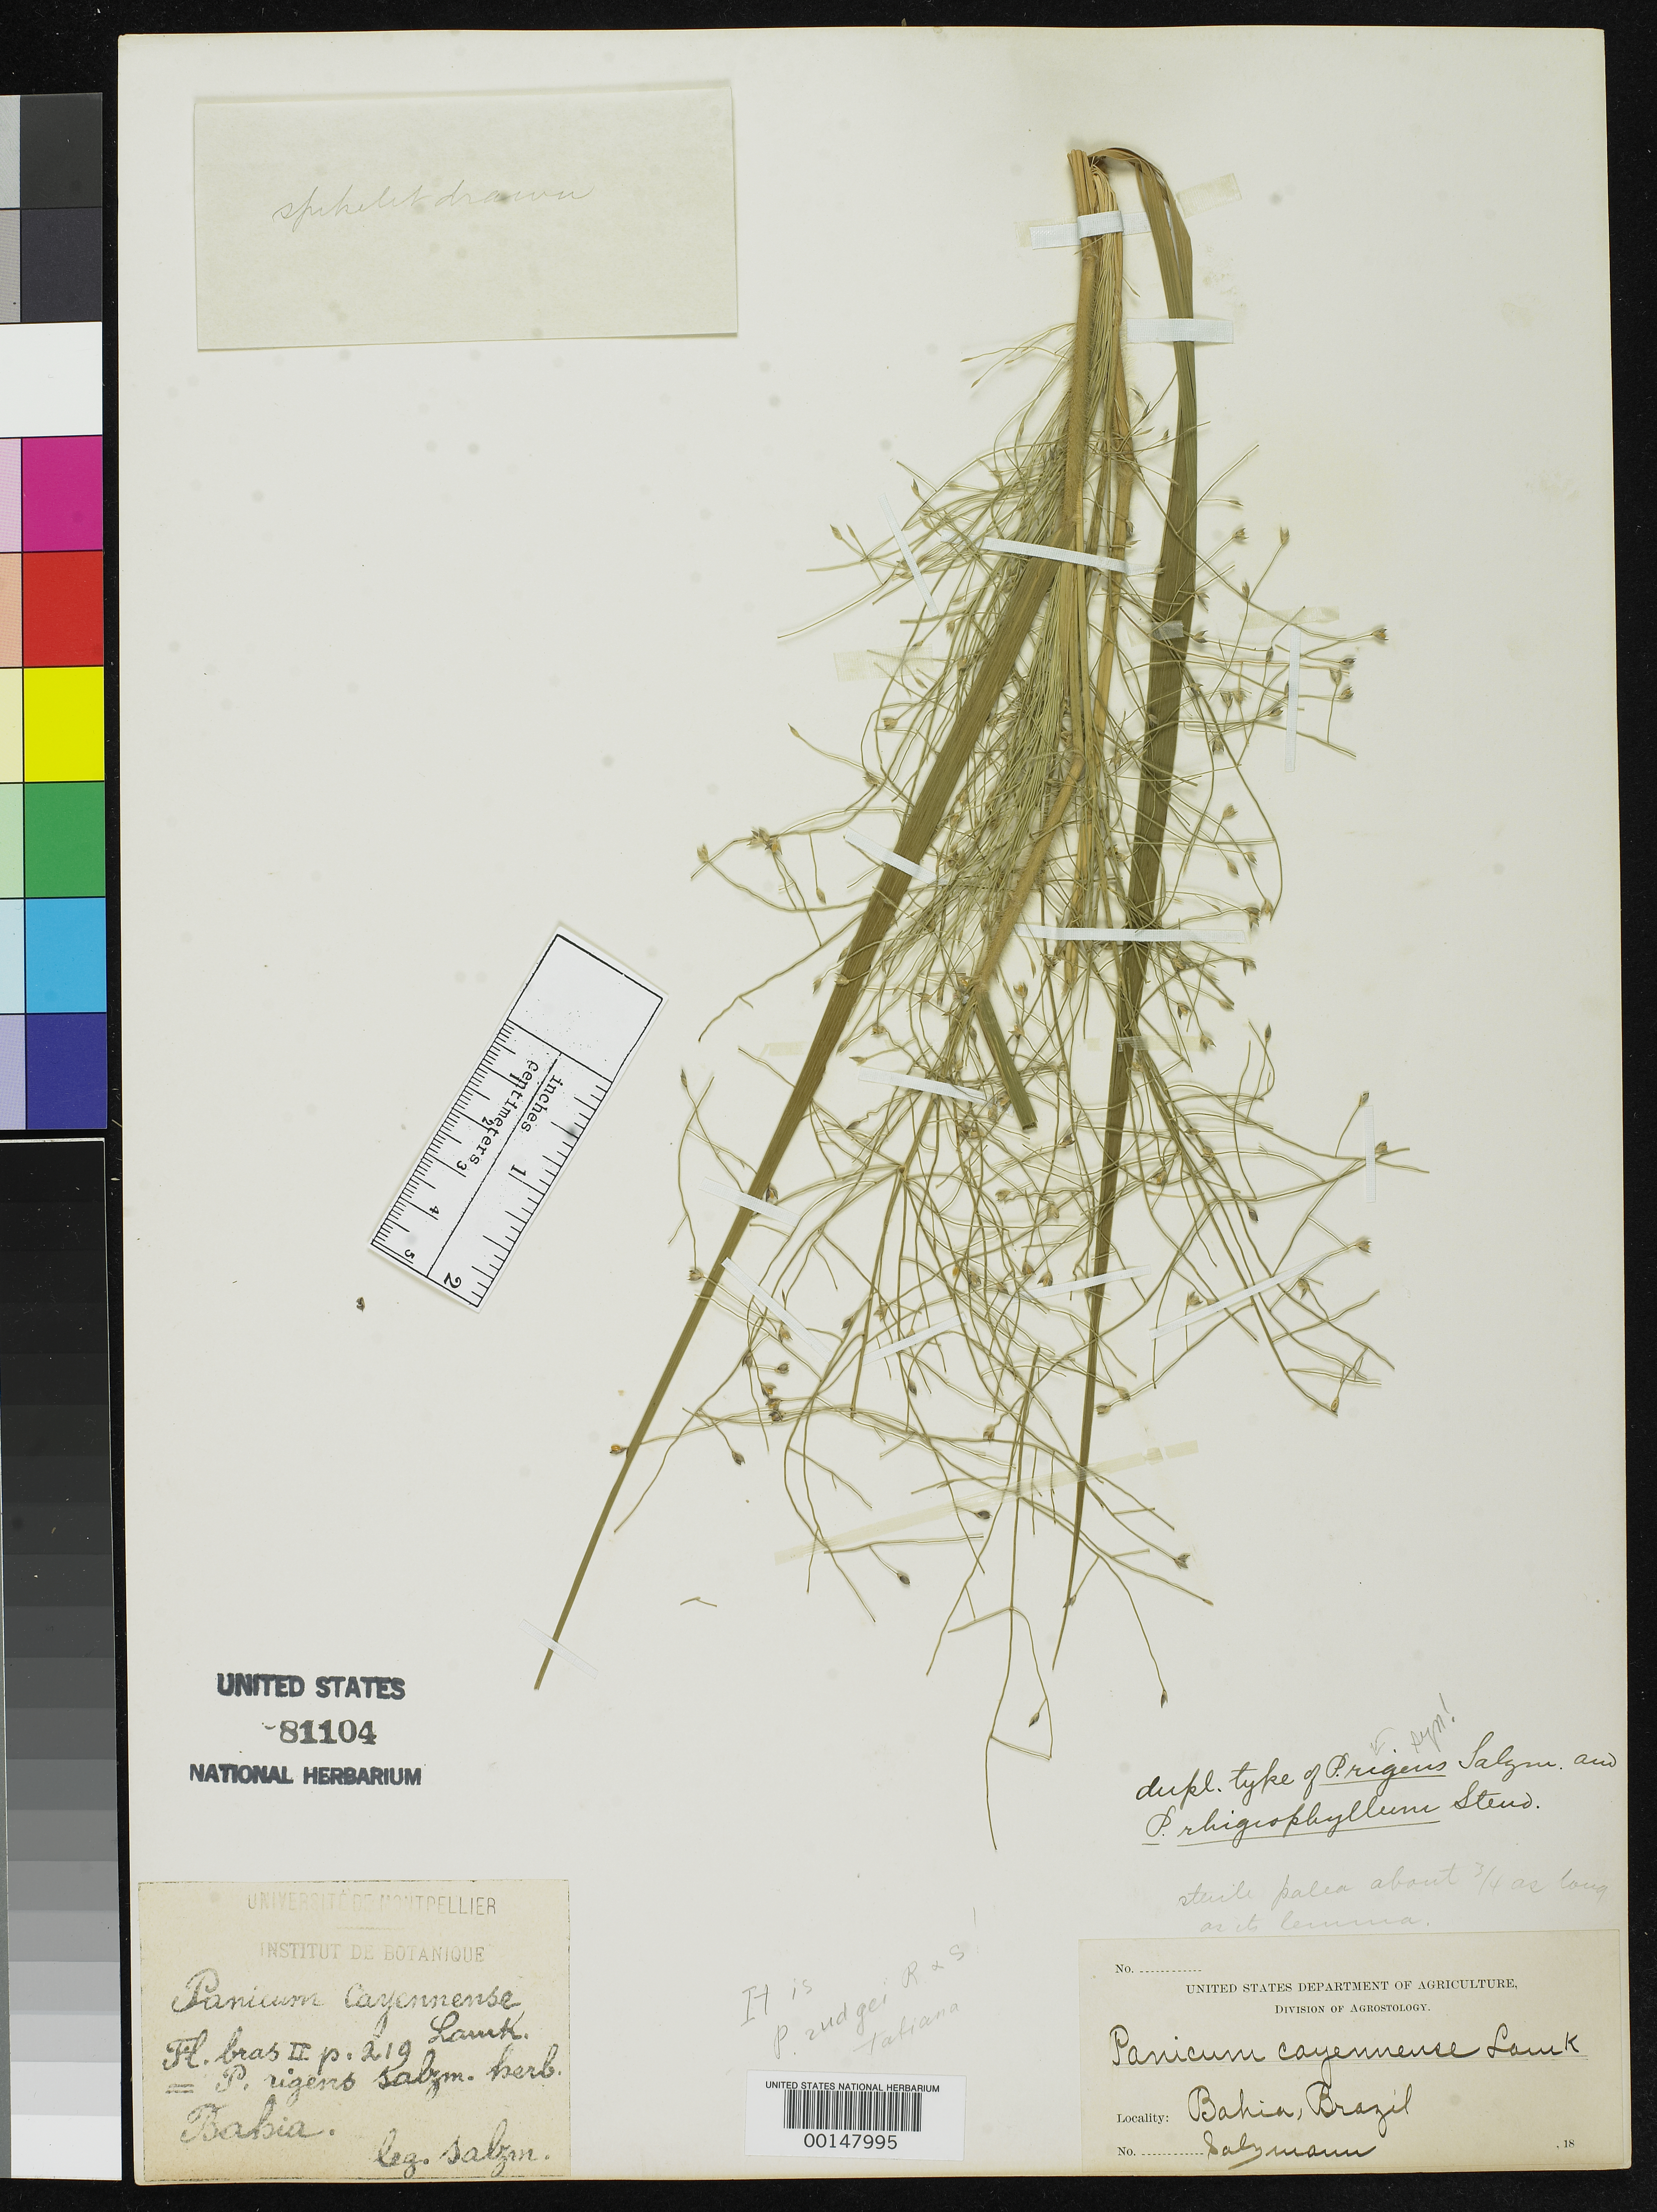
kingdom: Plantae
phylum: Tracheophyta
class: Liliopsida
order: Poales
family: Poaceae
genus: Panicum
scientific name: Panicum rhigiophyllum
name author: Steud.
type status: Isotype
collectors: P. Salzmann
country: Brazil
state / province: Bahia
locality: North of Esplanda city on road to Jaquera.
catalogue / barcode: US 81104